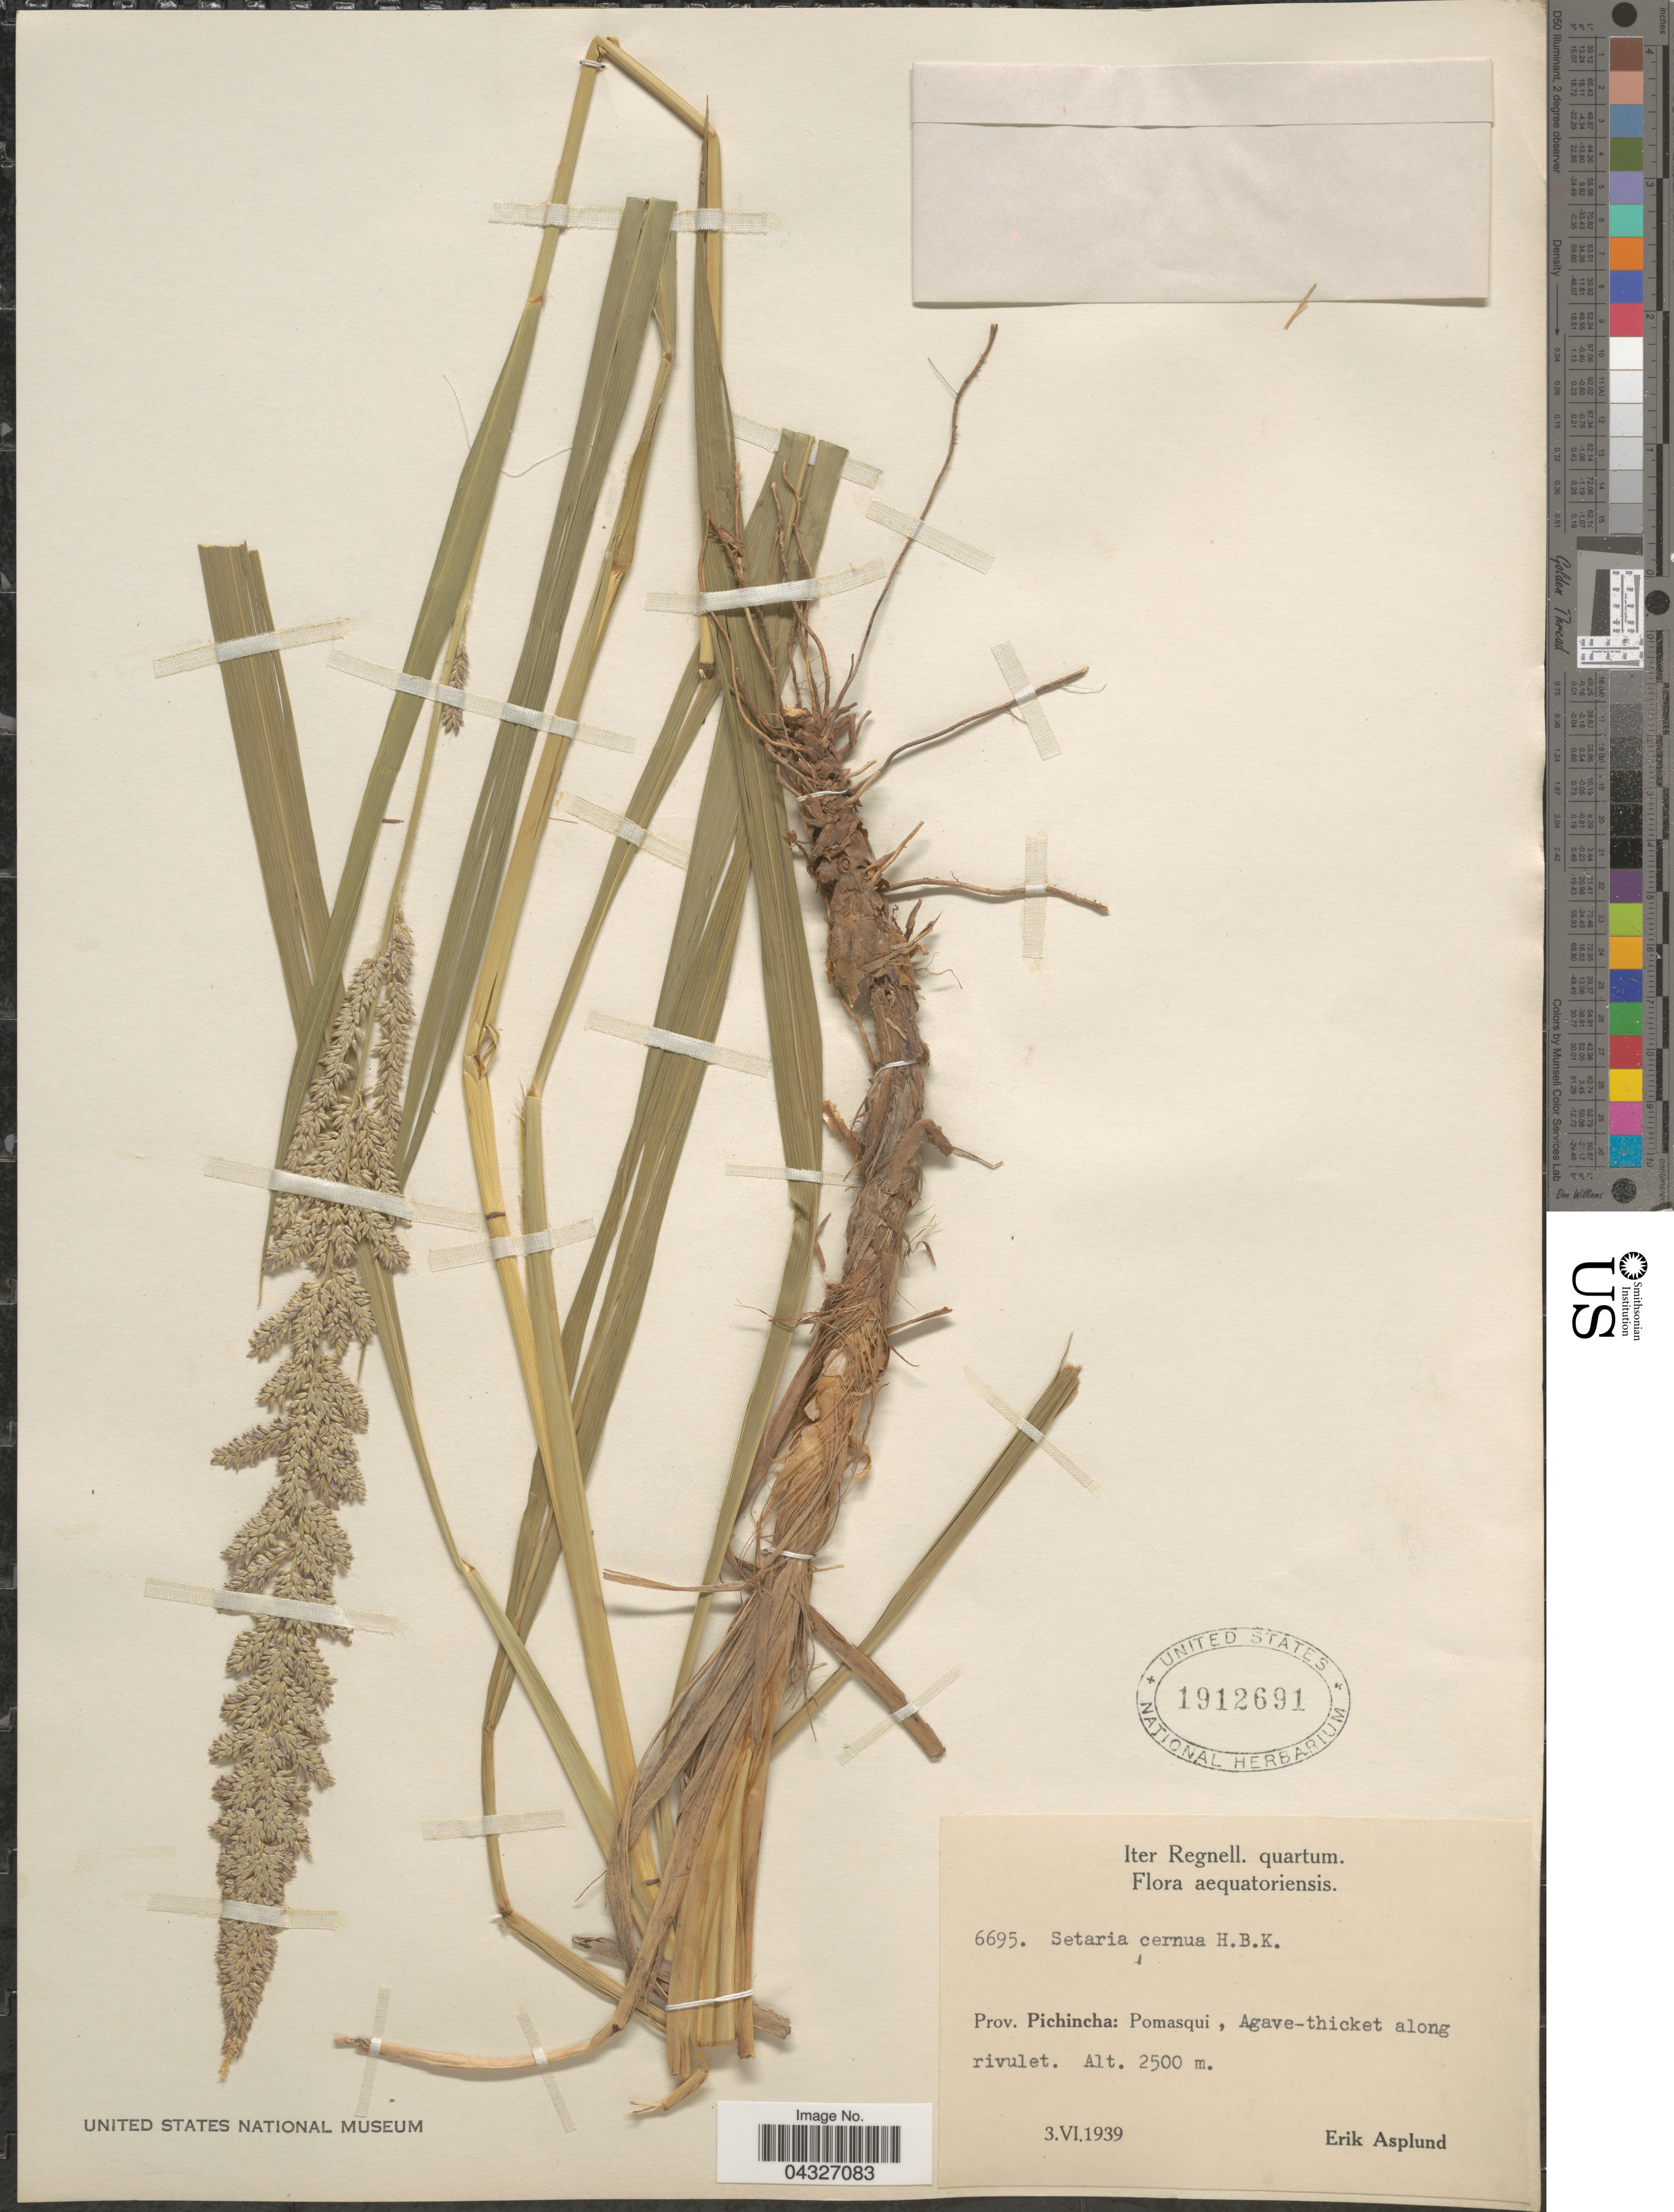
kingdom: Plantae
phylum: Tracheophyta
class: Liliopsida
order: Poales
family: Poaceae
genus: Setaria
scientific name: Setaria cernua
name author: Kunth in Humb.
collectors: E. Asplund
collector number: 6695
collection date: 1939-06-03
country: Ecuador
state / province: Pichincha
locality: Iter Regnell. quartum. Pomasqui, Agave-thicket along rivulet.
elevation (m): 2500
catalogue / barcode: US 1912691